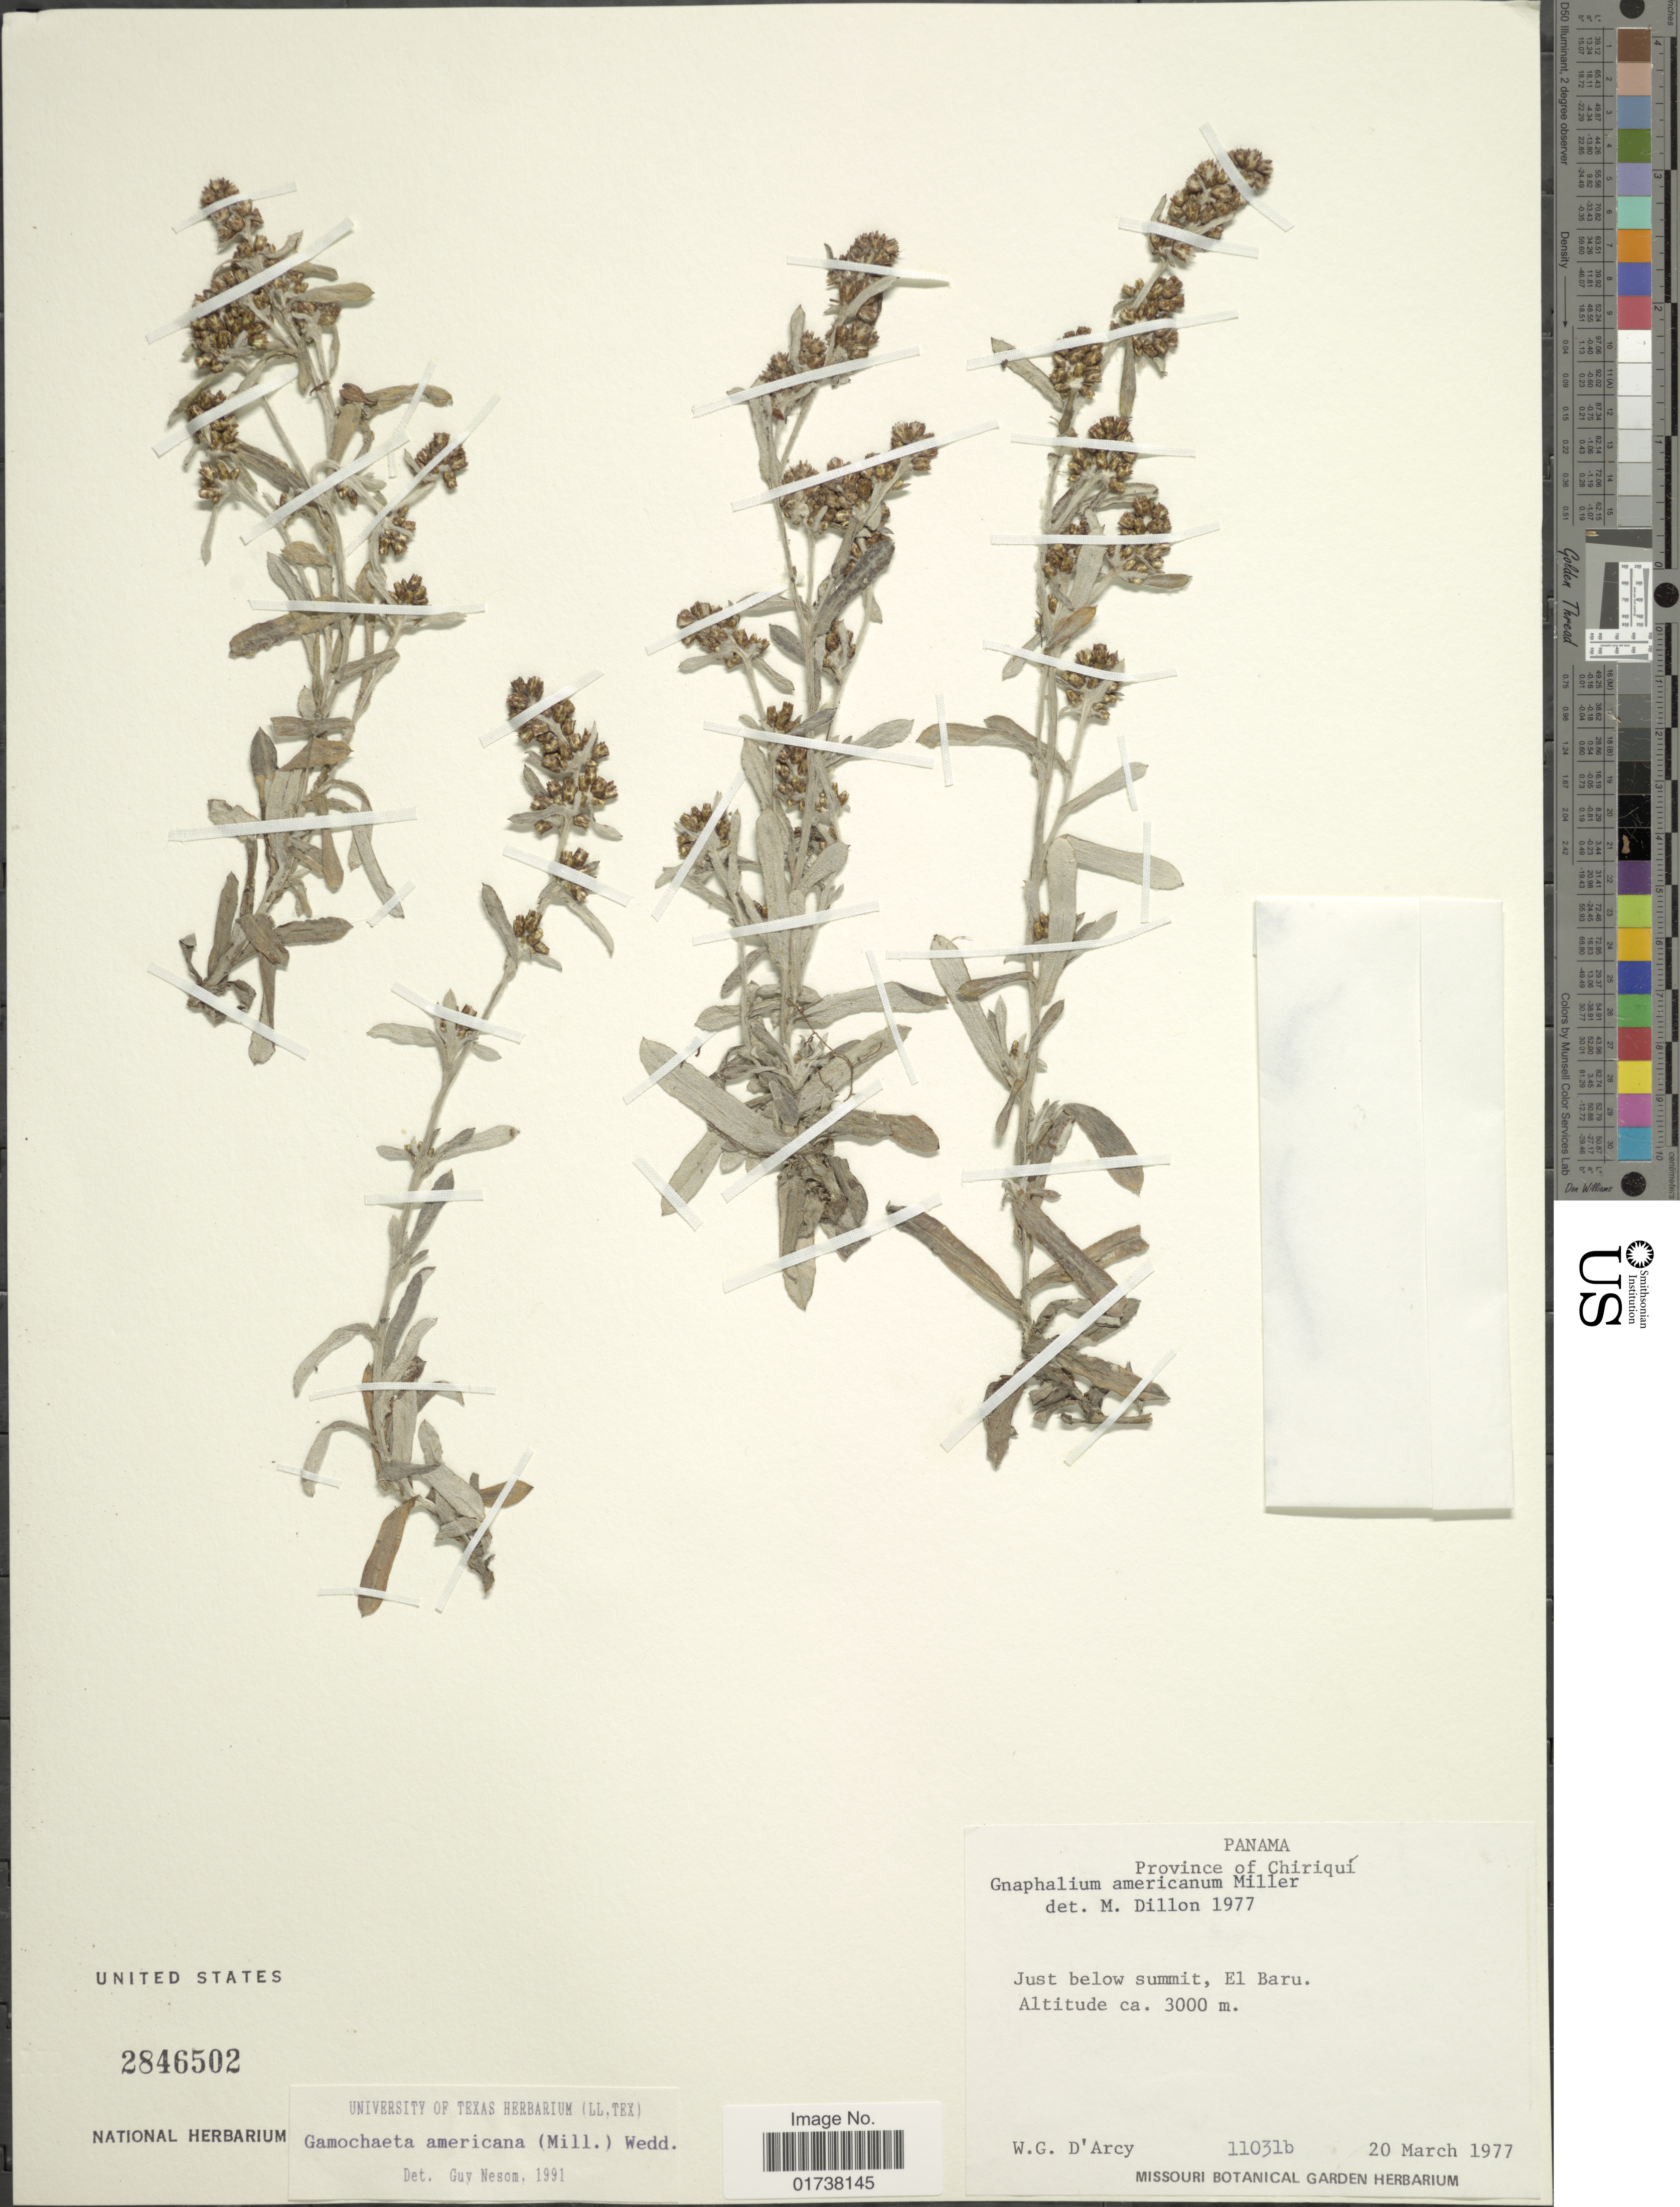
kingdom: Plantae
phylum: Tracheophyta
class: Magnoliopsida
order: Asterales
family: Asteraceae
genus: Gamochaeta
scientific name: Gamochaeta americana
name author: (Mill.) Wedd.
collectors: W. G. D'Arcy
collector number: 11031b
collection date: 1977-03-20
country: Panama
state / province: Chiriqui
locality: Just below summit, El Baru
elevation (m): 3000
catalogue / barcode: US 2846502